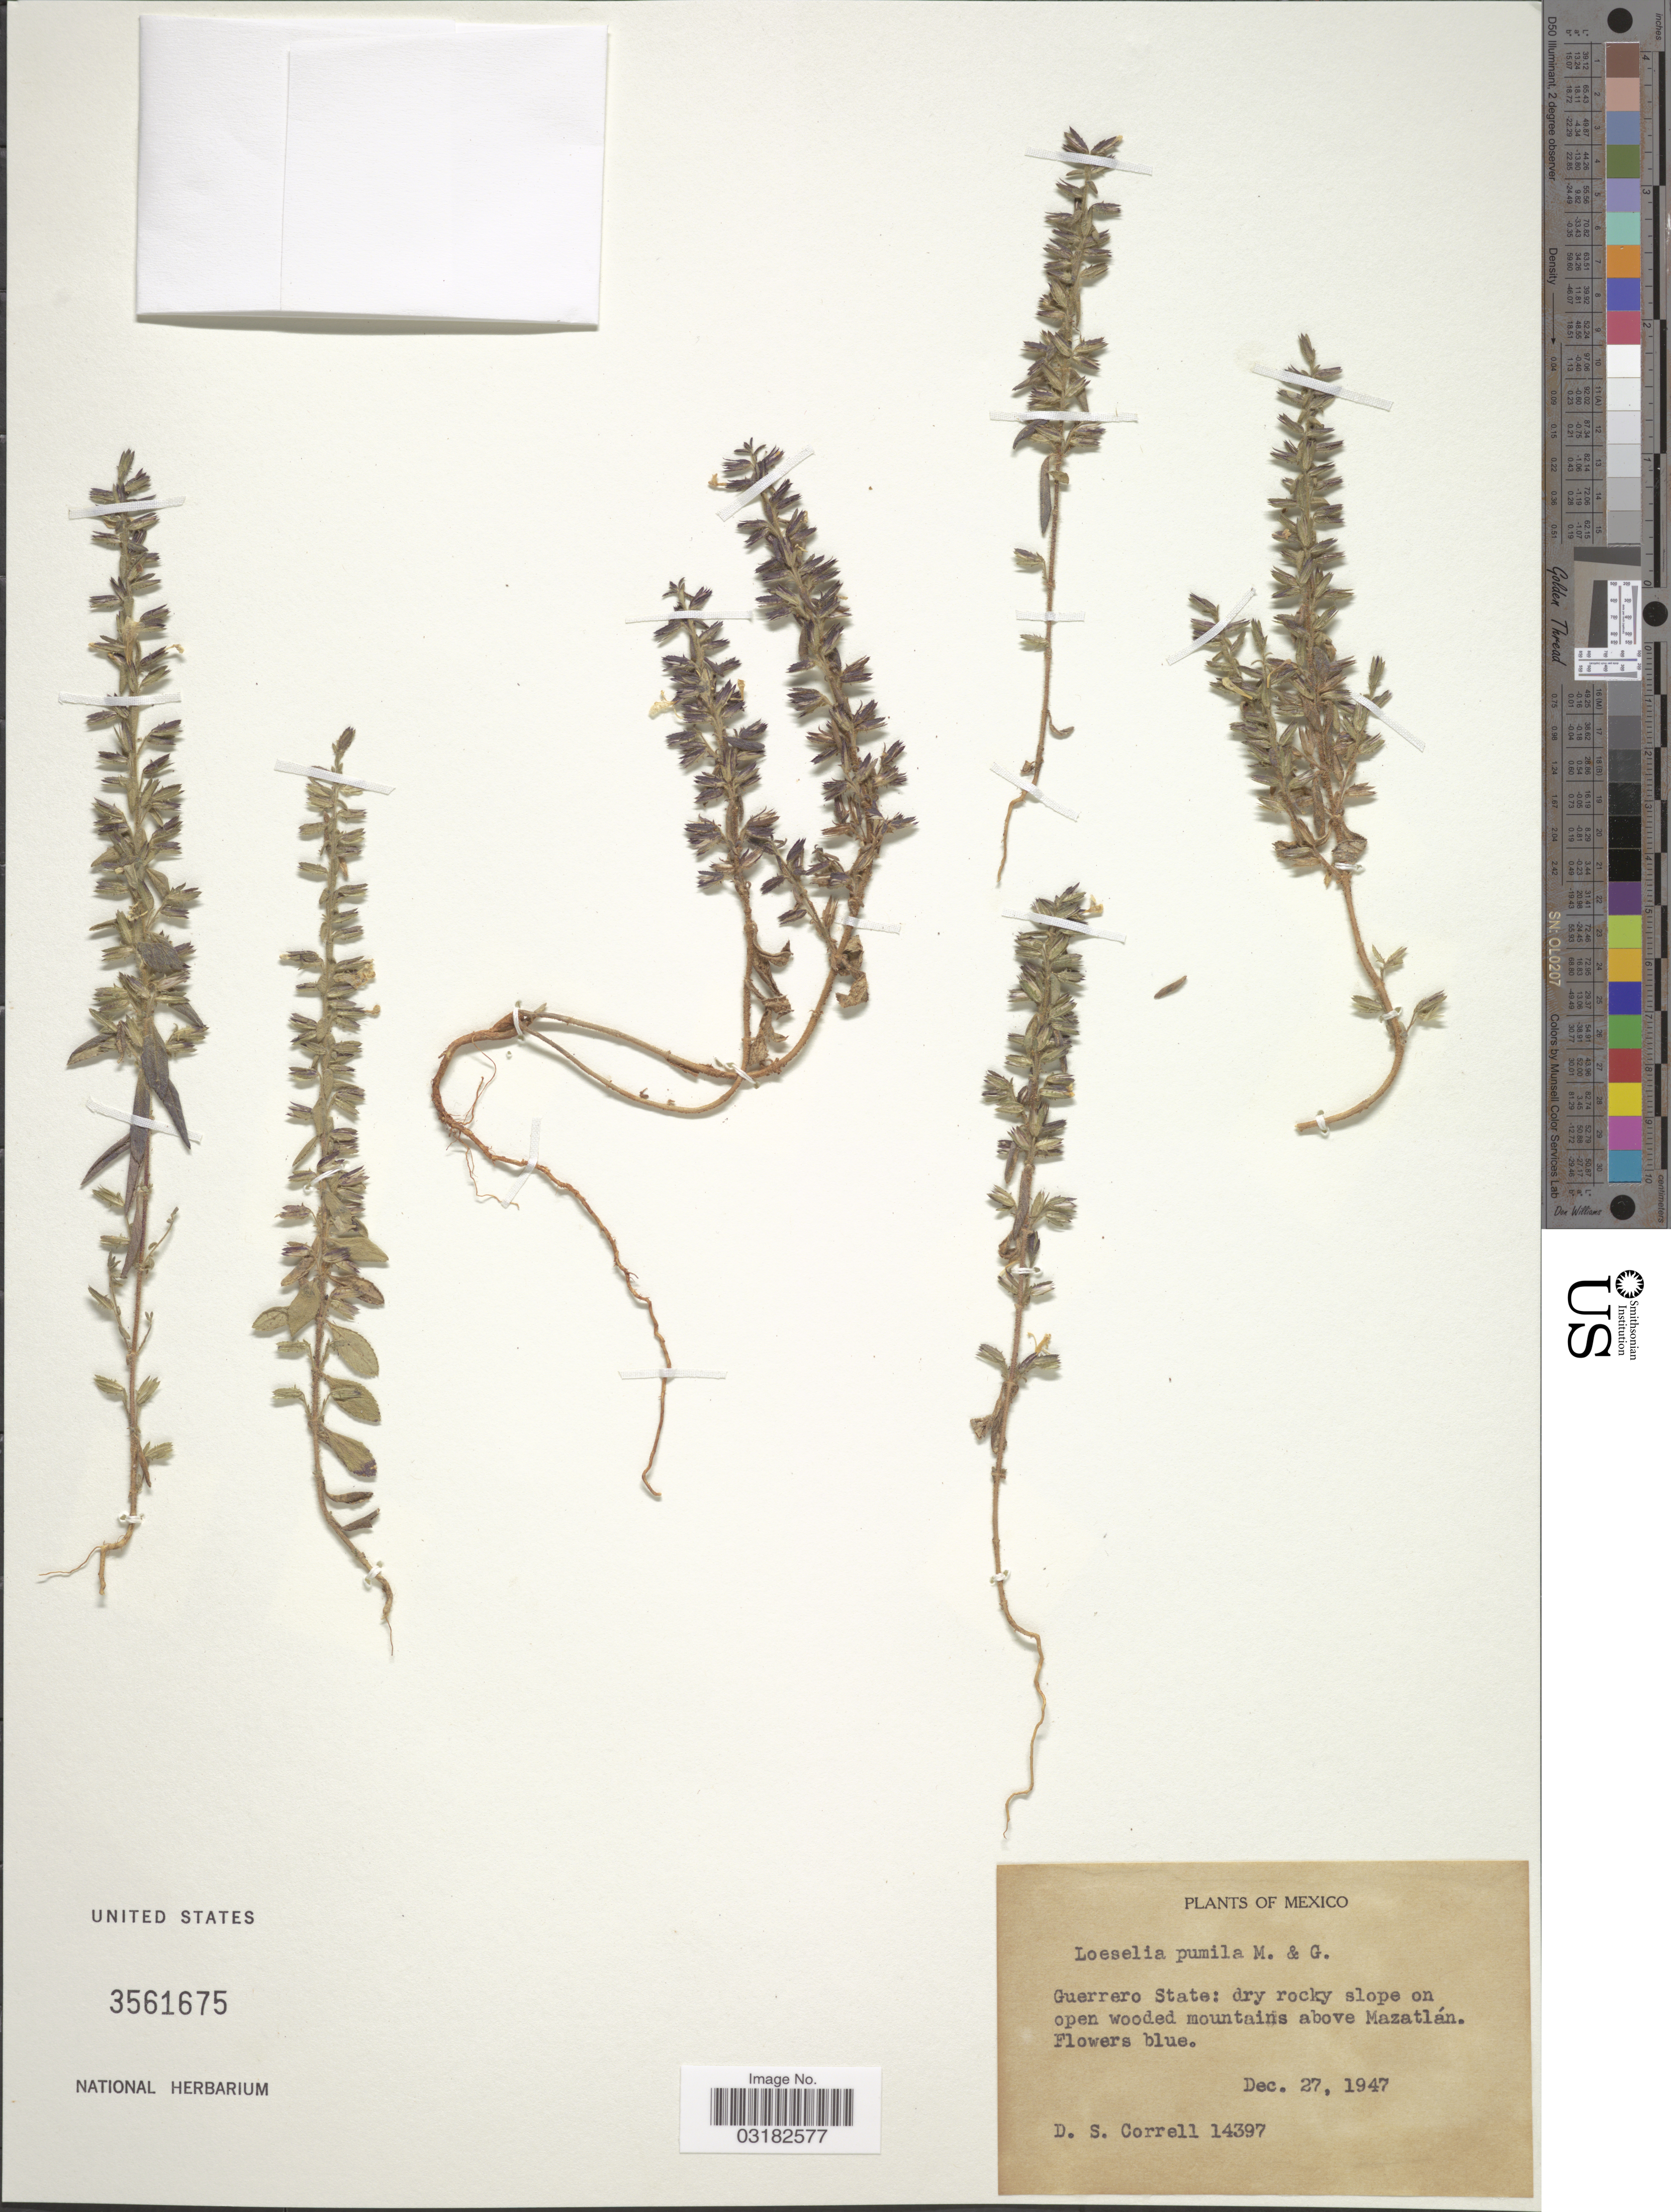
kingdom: Plantae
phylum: Tracheophyta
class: Magnoliopsida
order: Ericales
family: Polemoniaceae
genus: Loeselia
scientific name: Loeselia pumila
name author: (M. Martens & Galeotti) Walp.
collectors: D. S. Correll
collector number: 14397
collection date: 1947-12-27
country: Mexico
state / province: Guerrero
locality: Dry rocky slope on open wooded mountains above Mazatlán.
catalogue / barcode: US 3561675